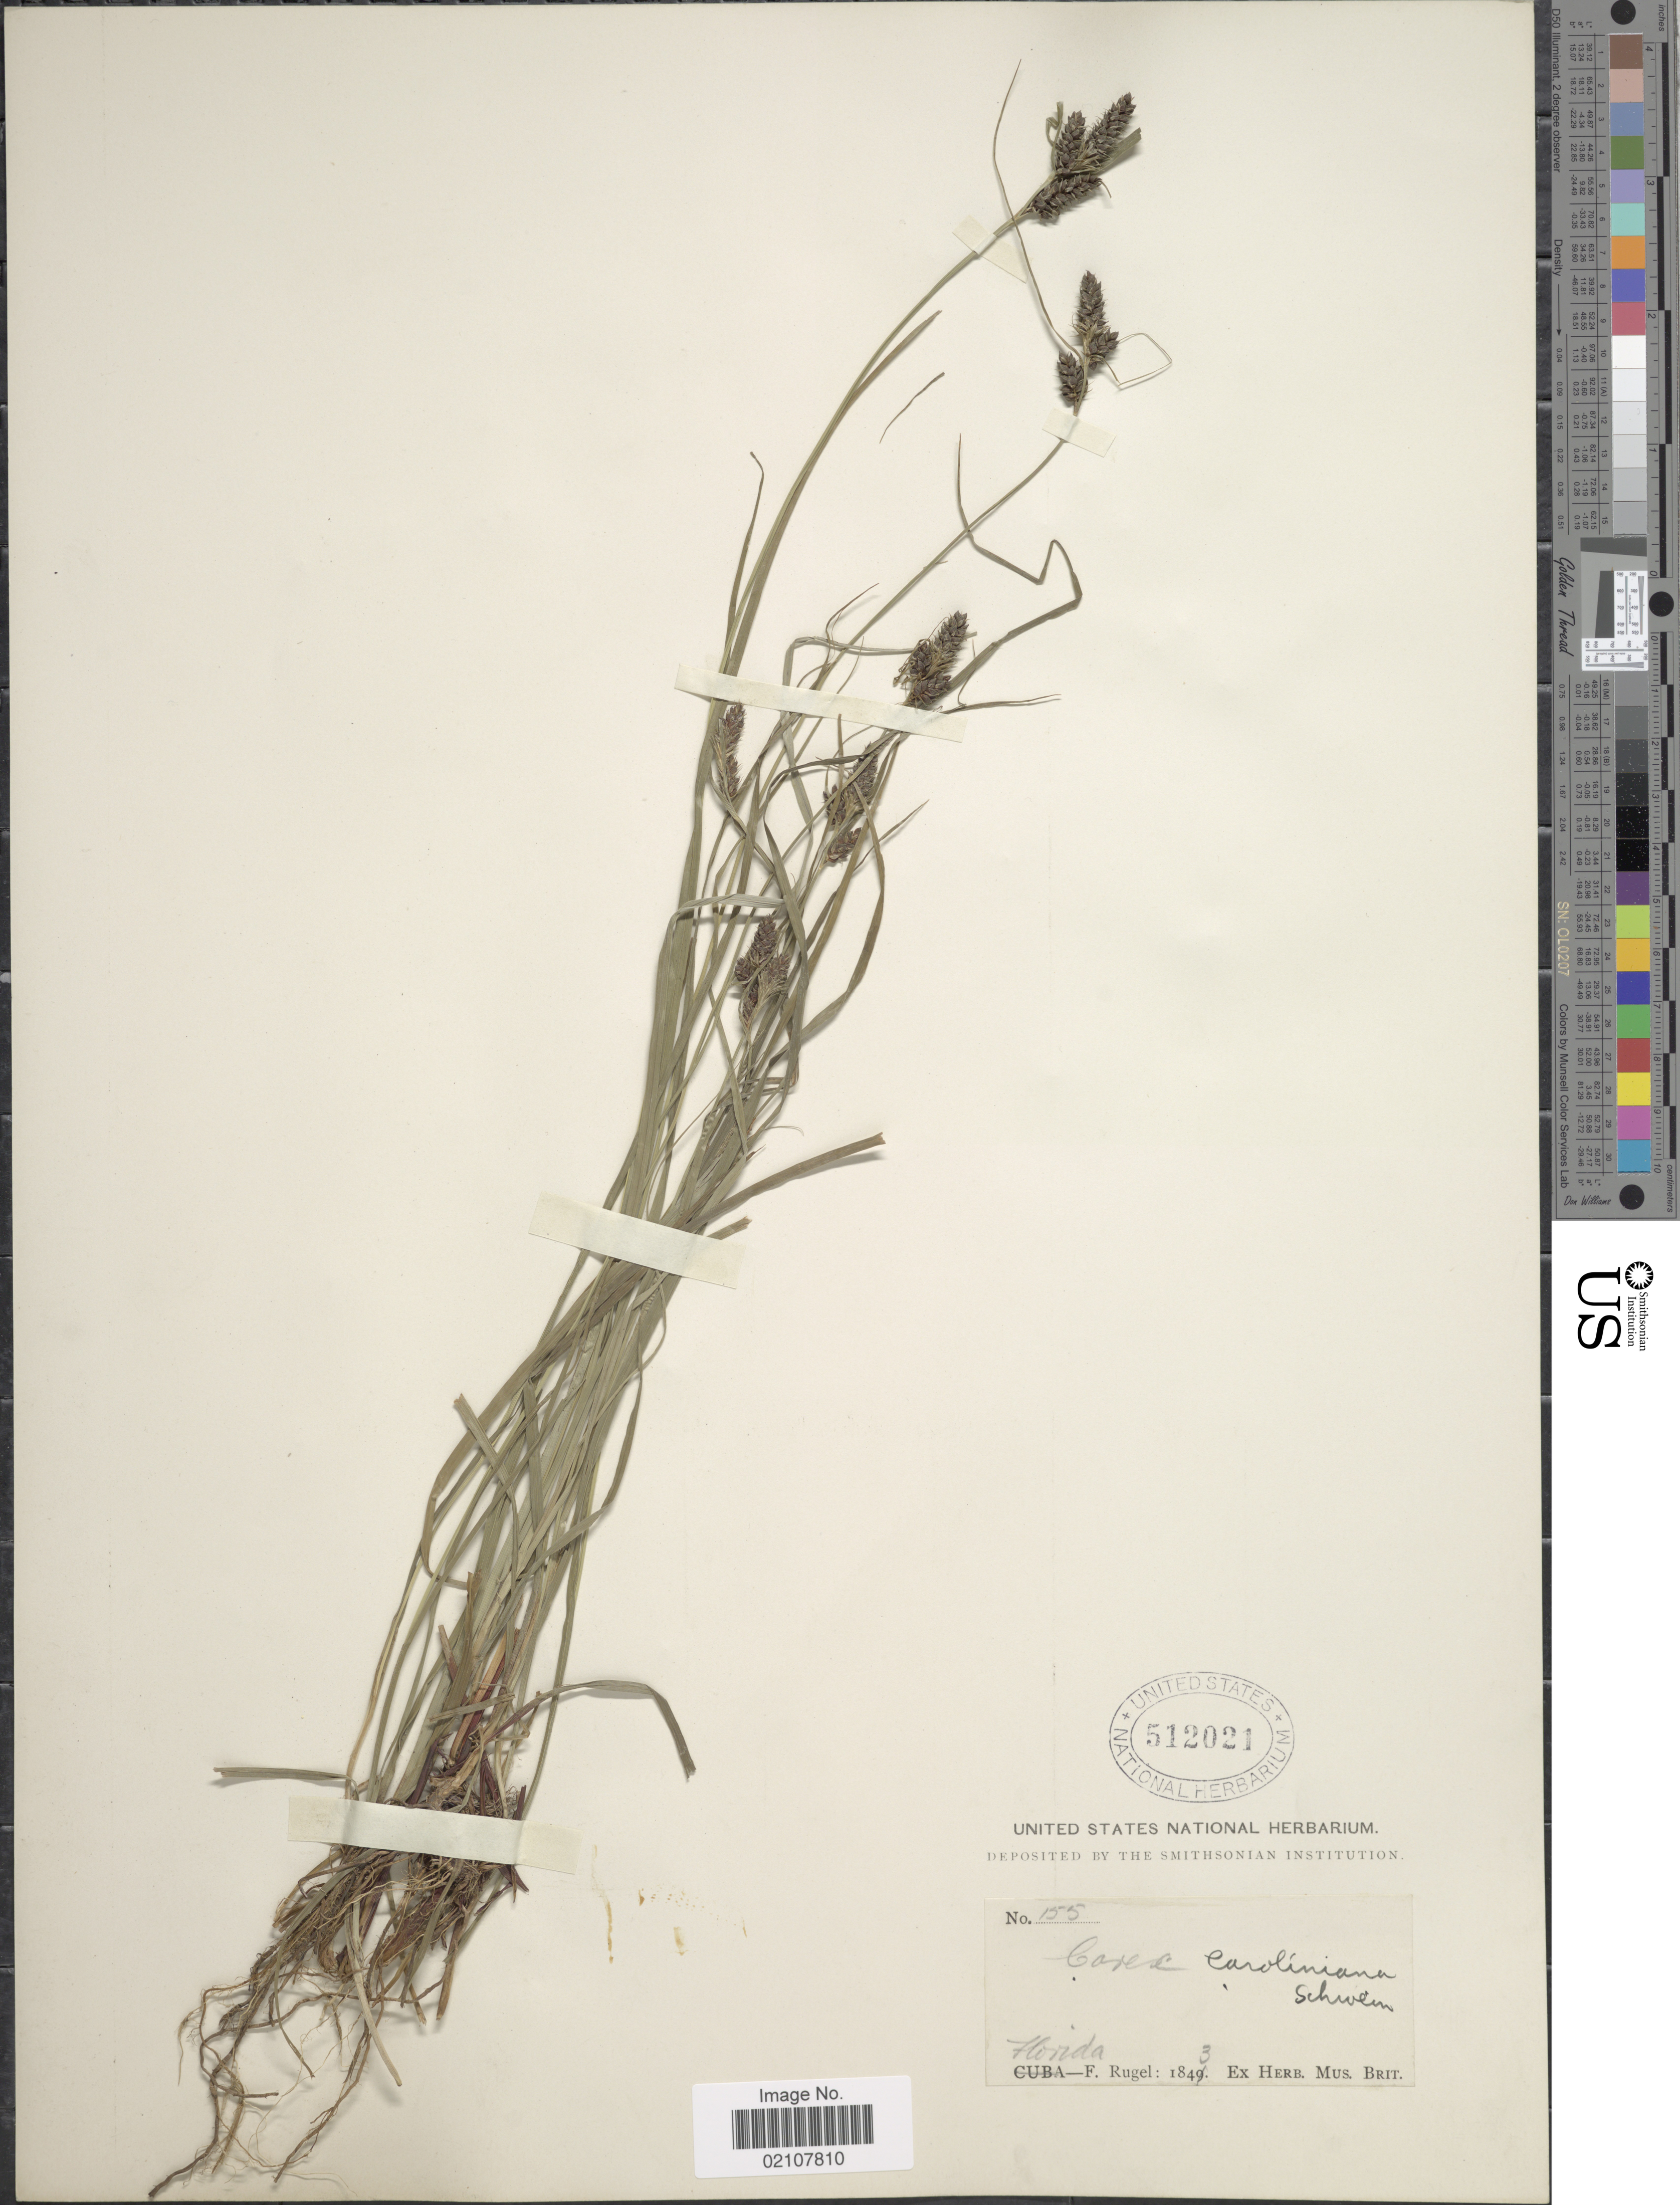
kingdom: Plantae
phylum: Tracheophyta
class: Liliopsida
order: Poales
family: Cyperaceae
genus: Carex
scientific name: Carex caroliniana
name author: Schwein.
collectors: Rugel, --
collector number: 155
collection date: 1843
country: United States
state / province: Florida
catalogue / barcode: US 512021